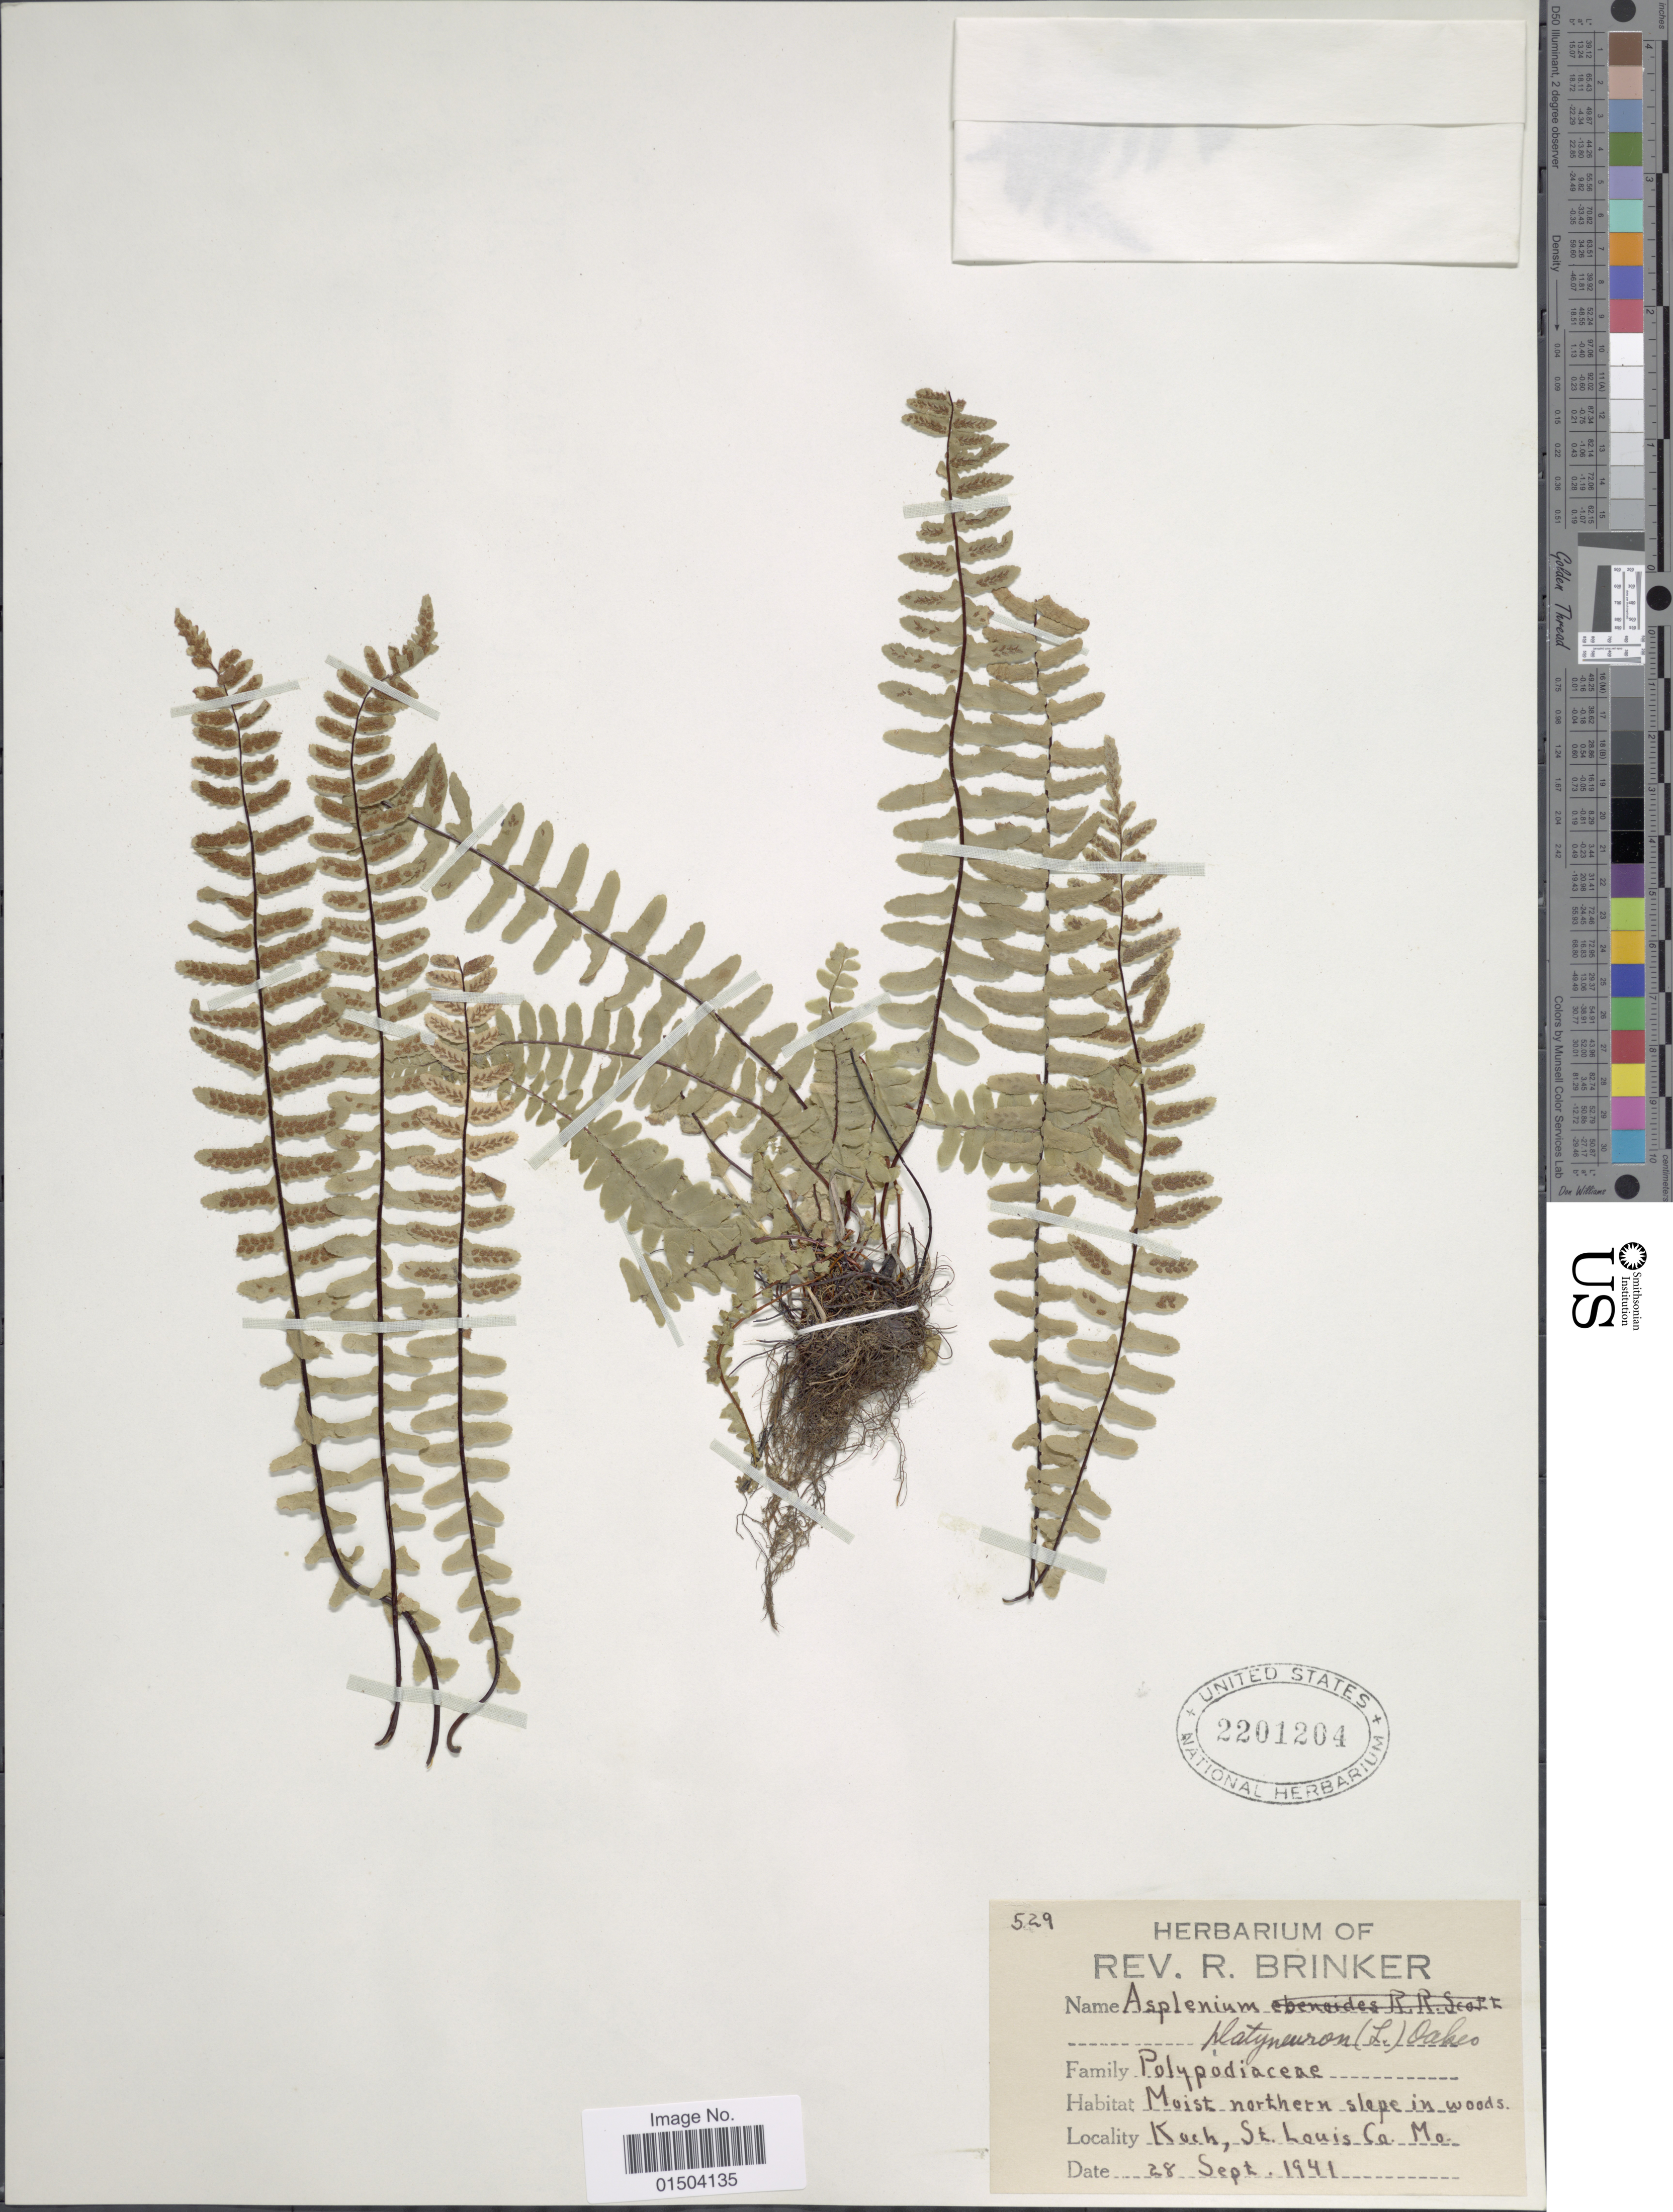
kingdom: Plantae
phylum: Tracheophyta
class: Polypodiopsida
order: Polypodiales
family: Aspleniaceae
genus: Asplenium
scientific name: Asplenium platyneuron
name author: (L.) Britton, Stearns & Poggenb.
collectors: ex herb. Rev. R. Brinker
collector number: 529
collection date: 1941-09-28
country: United States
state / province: Missouri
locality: Koch, St. Louis Co.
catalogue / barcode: US 2201204